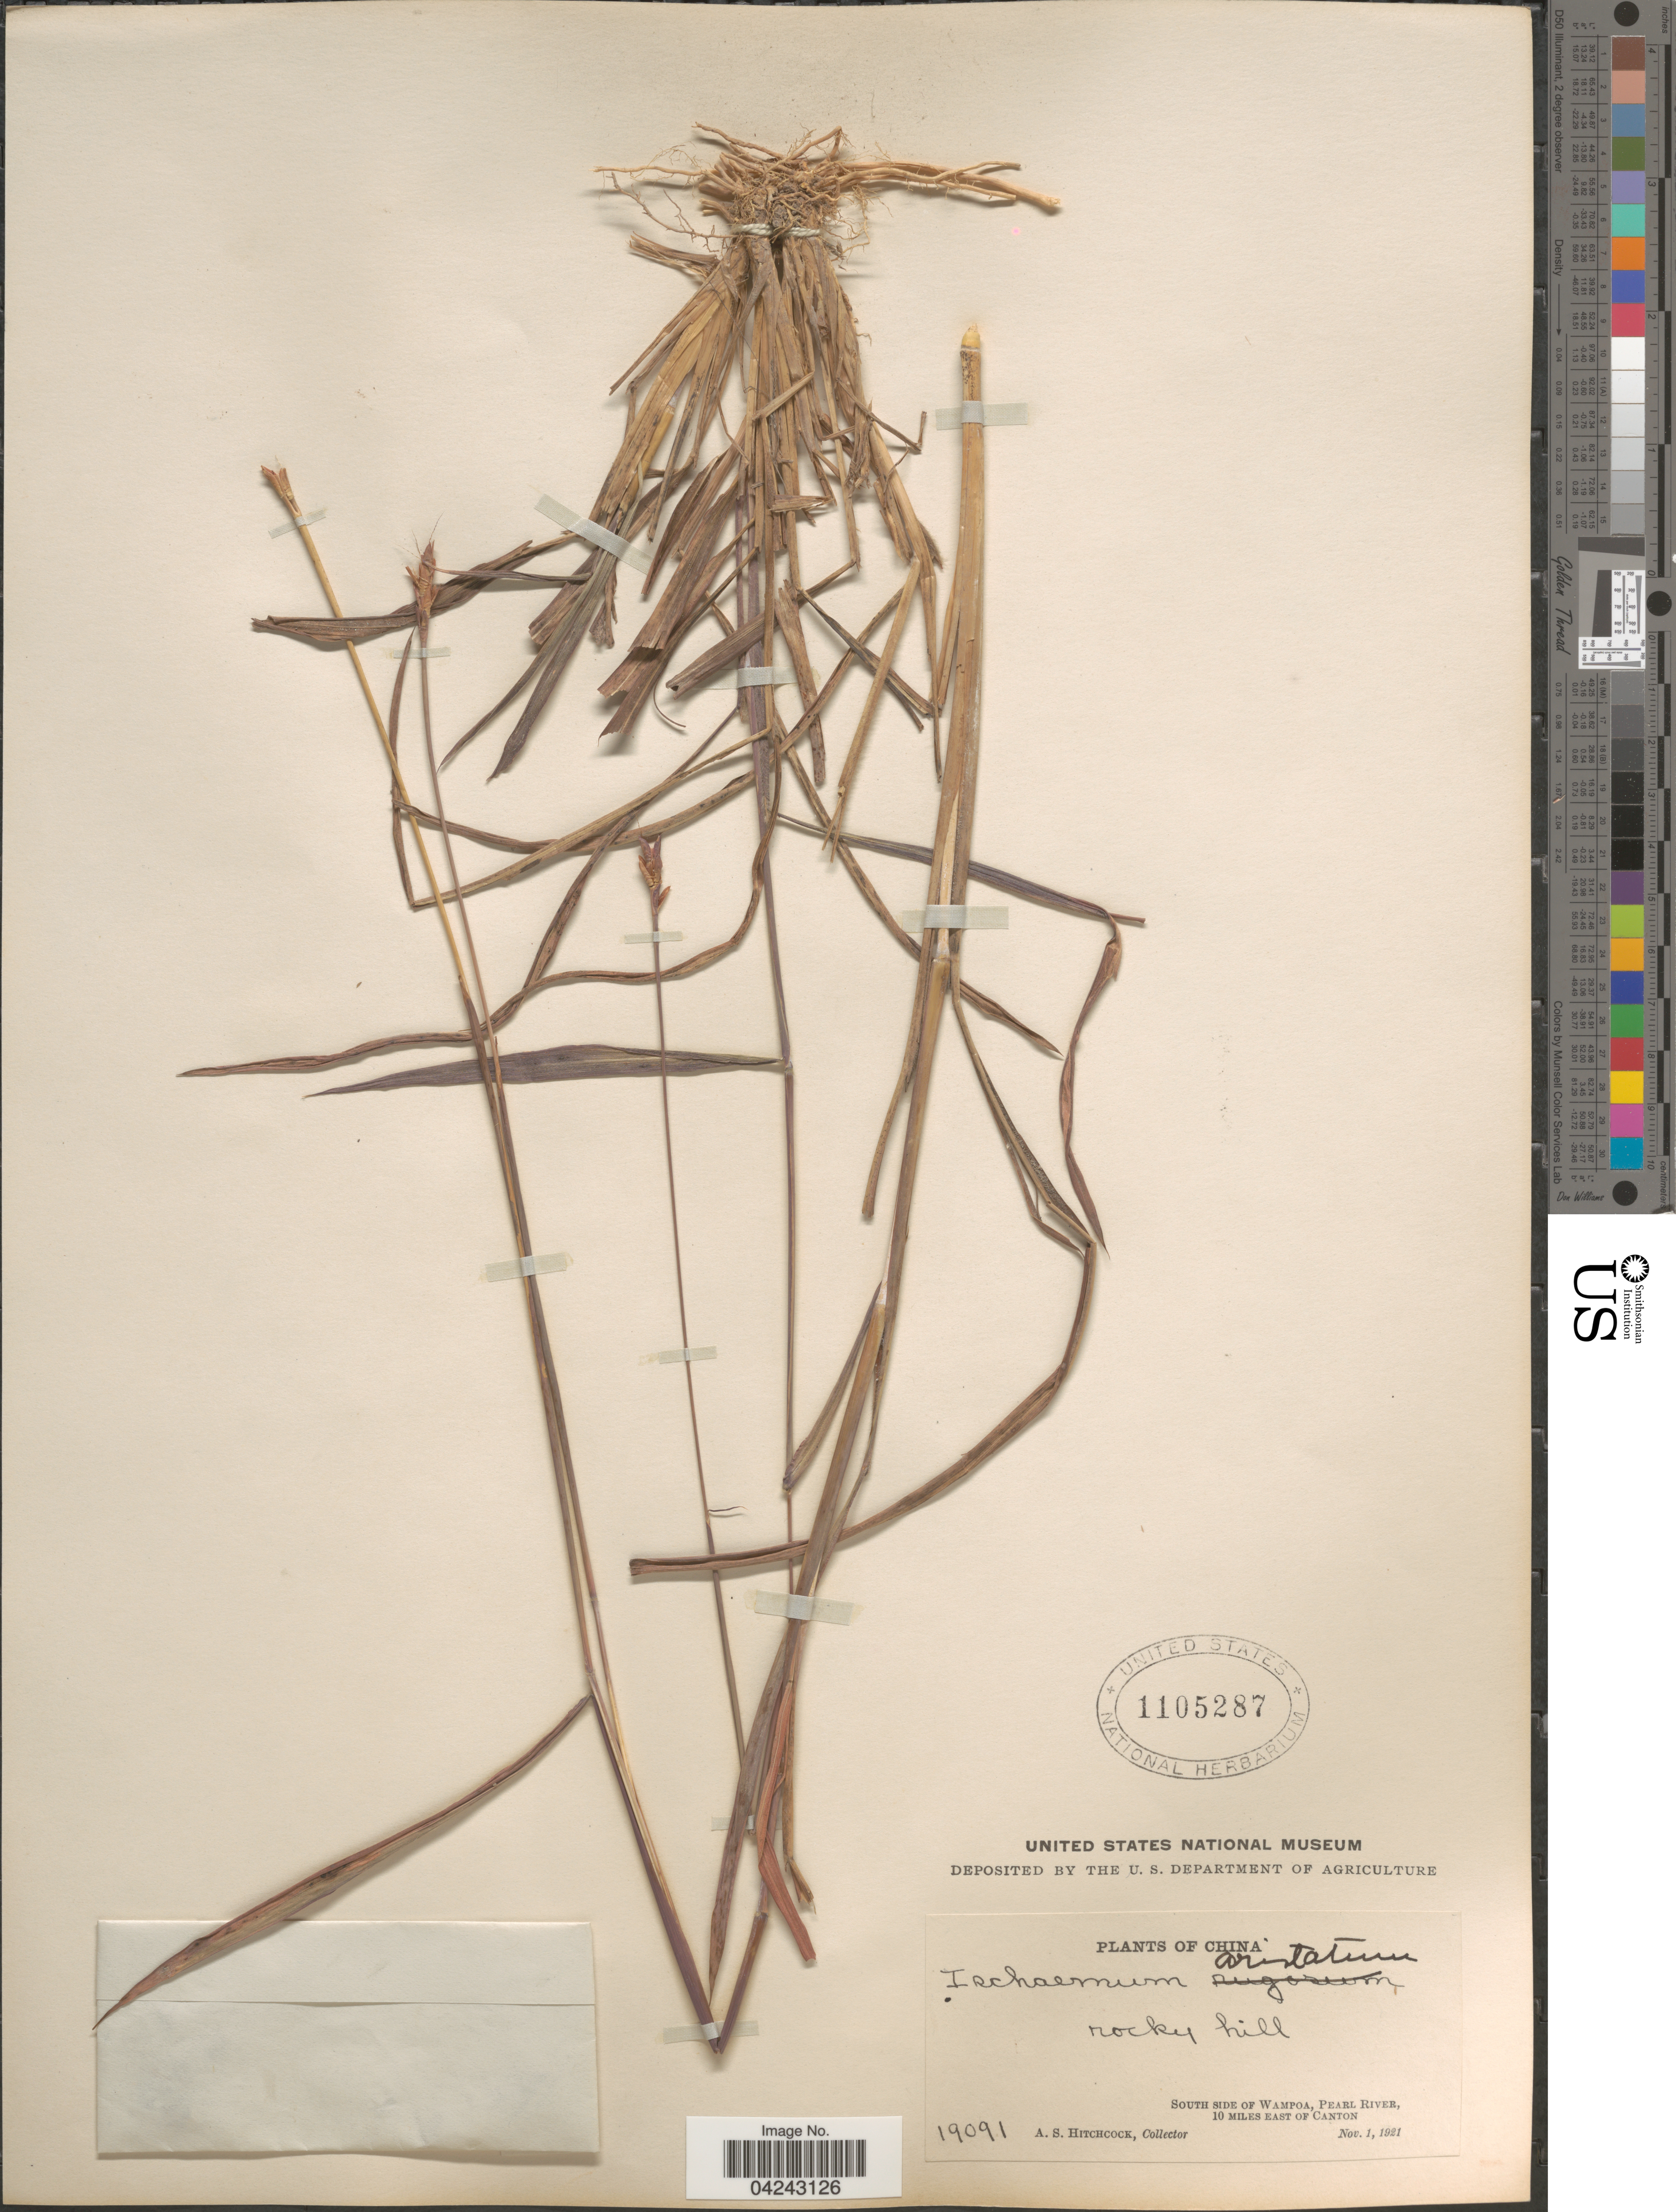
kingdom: Plantae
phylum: Tracheophyta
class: Liliopsida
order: Poales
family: Poaceae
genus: Ischaemum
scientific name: Ischaemum aristatum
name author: L.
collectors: A. S. Hitchcock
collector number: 19091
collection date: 1921-11-01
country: China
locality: South side of Wampoa, Pearl River, 10 miles East of Canton.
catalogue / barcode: US 1105287